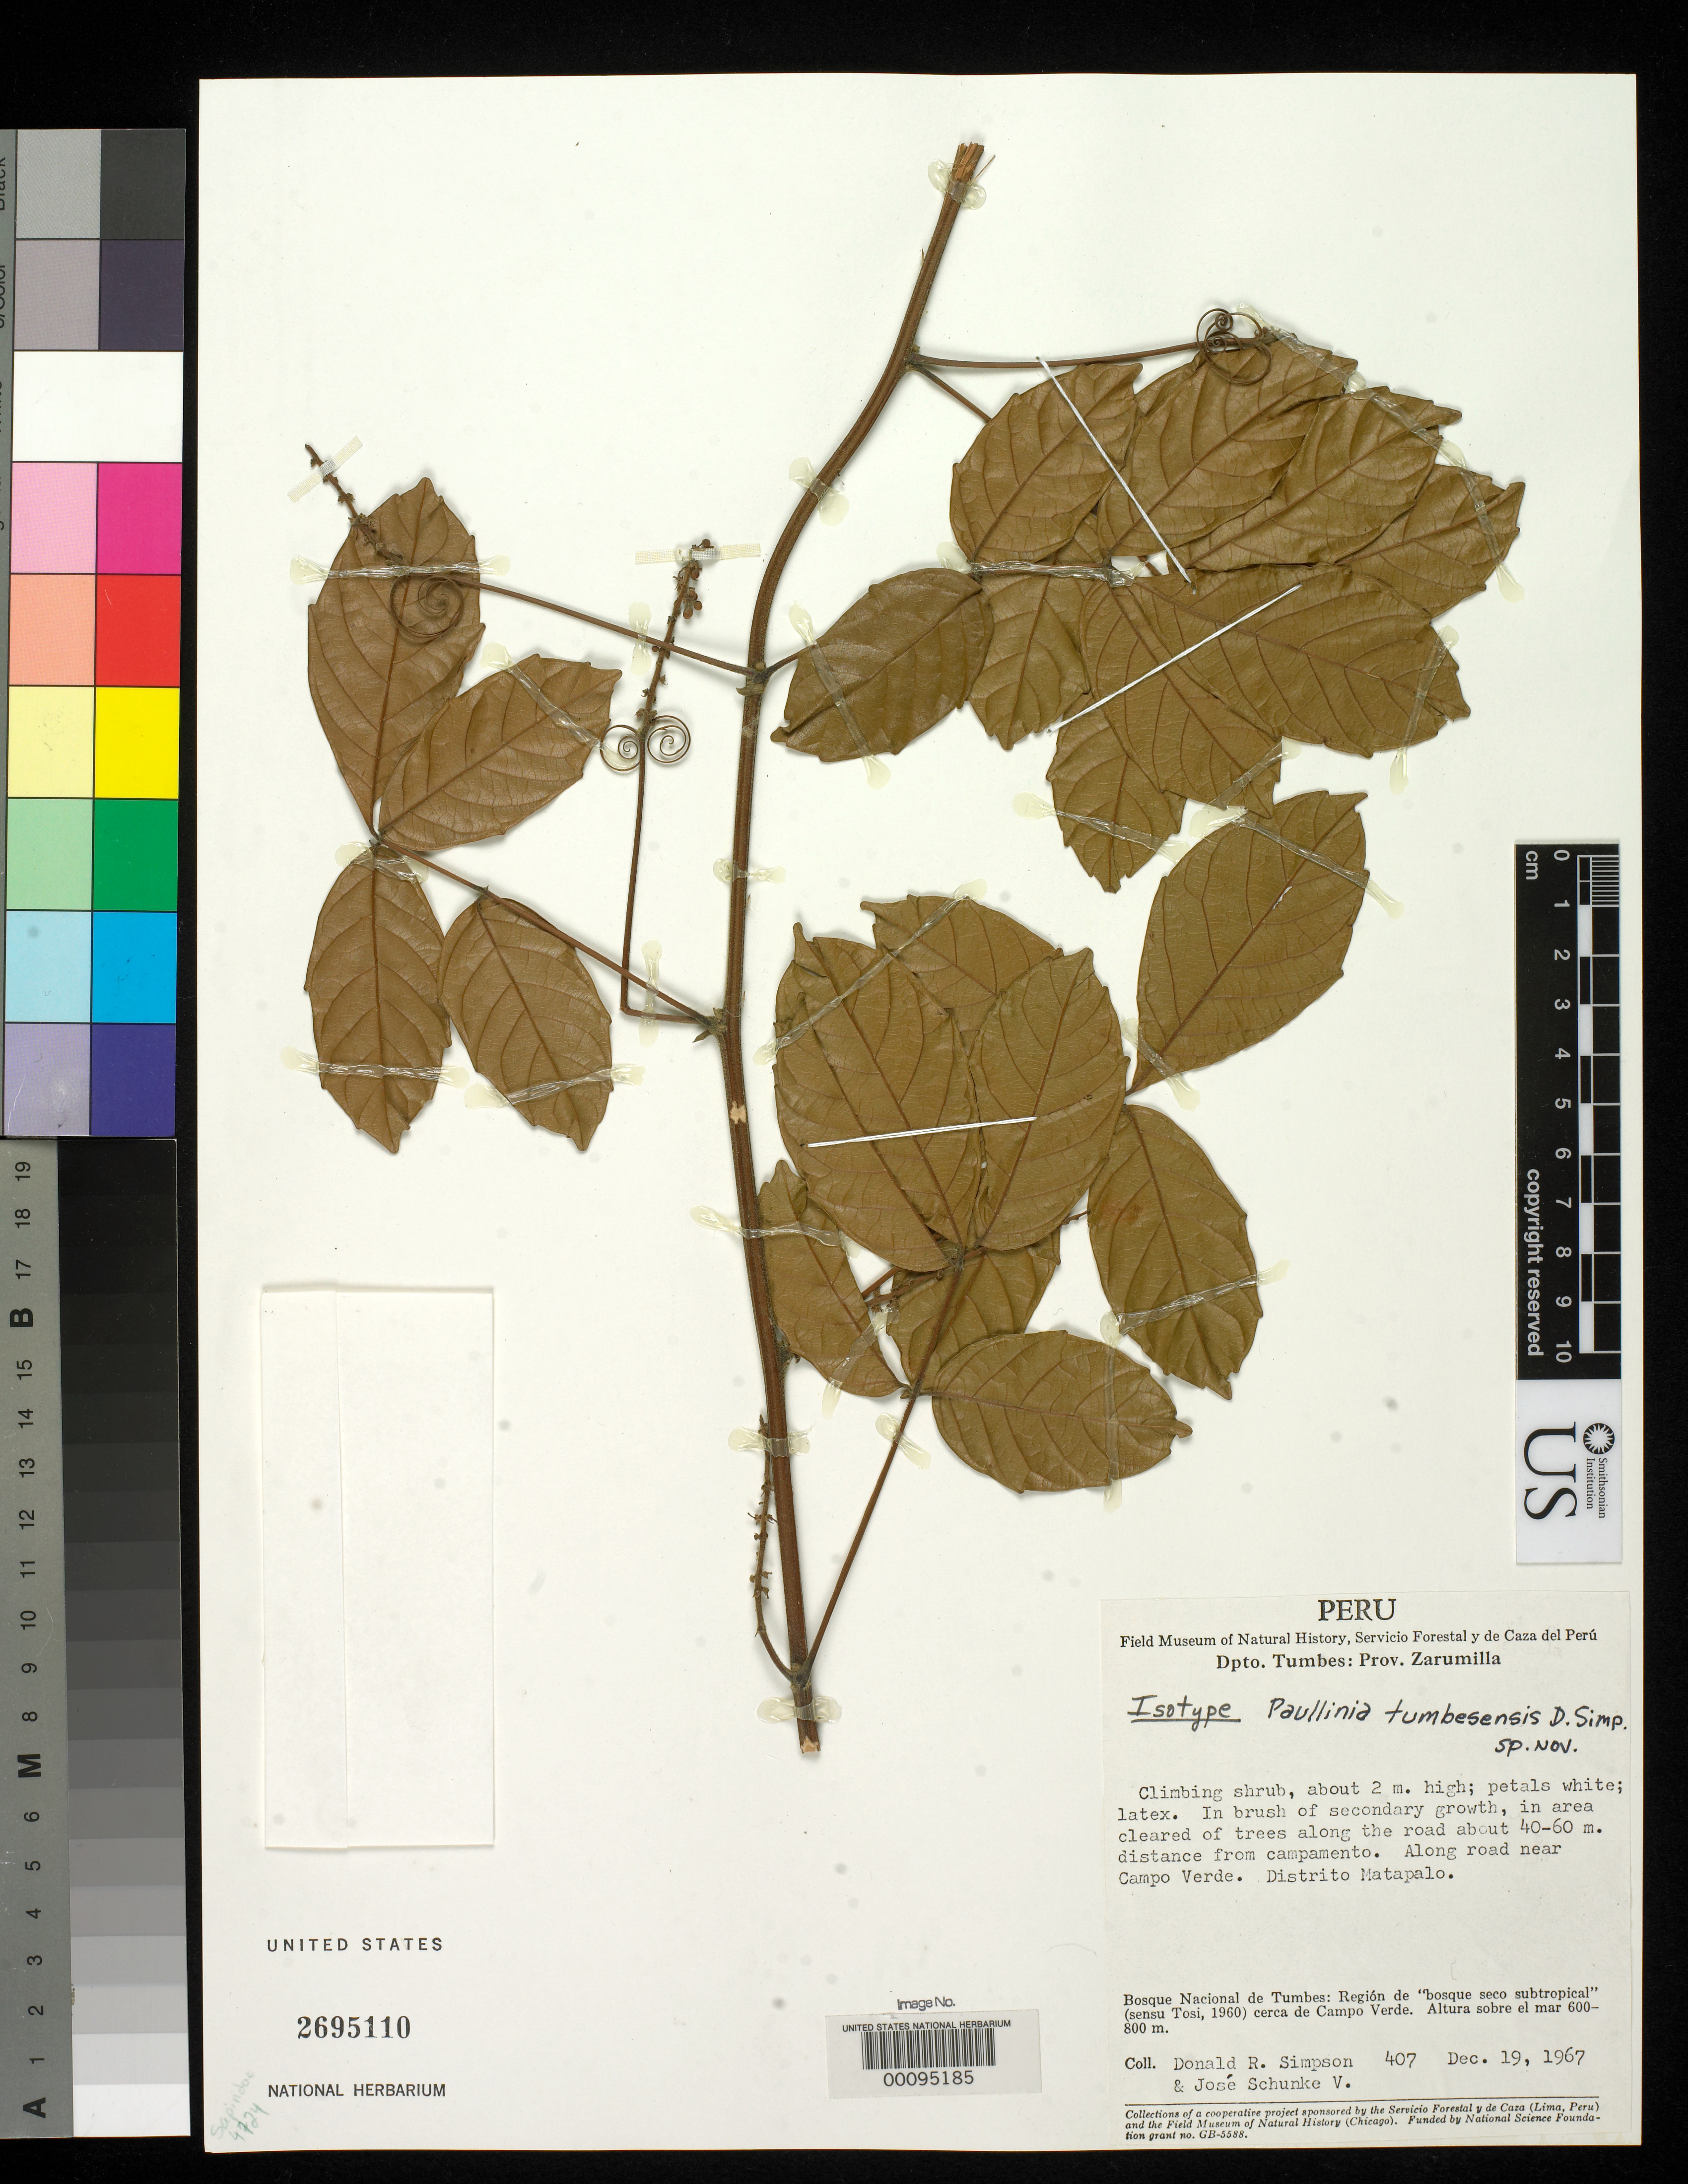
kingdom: Plantae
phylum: Tracheophyta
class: Magnoliopsida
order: Sapindales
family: Sapindaceae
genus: Paullinia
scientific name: Paullinia tumbesensis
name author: D.R. Simpson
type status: Isotype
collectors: D. R. Simpson & J. Schunke Vigo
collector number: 407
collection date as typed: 19 Dec 1967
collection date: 1967-12-19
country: Peru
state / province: Tumbes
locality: Zarumilla, near Campo Verde.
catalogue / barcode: US 2695110